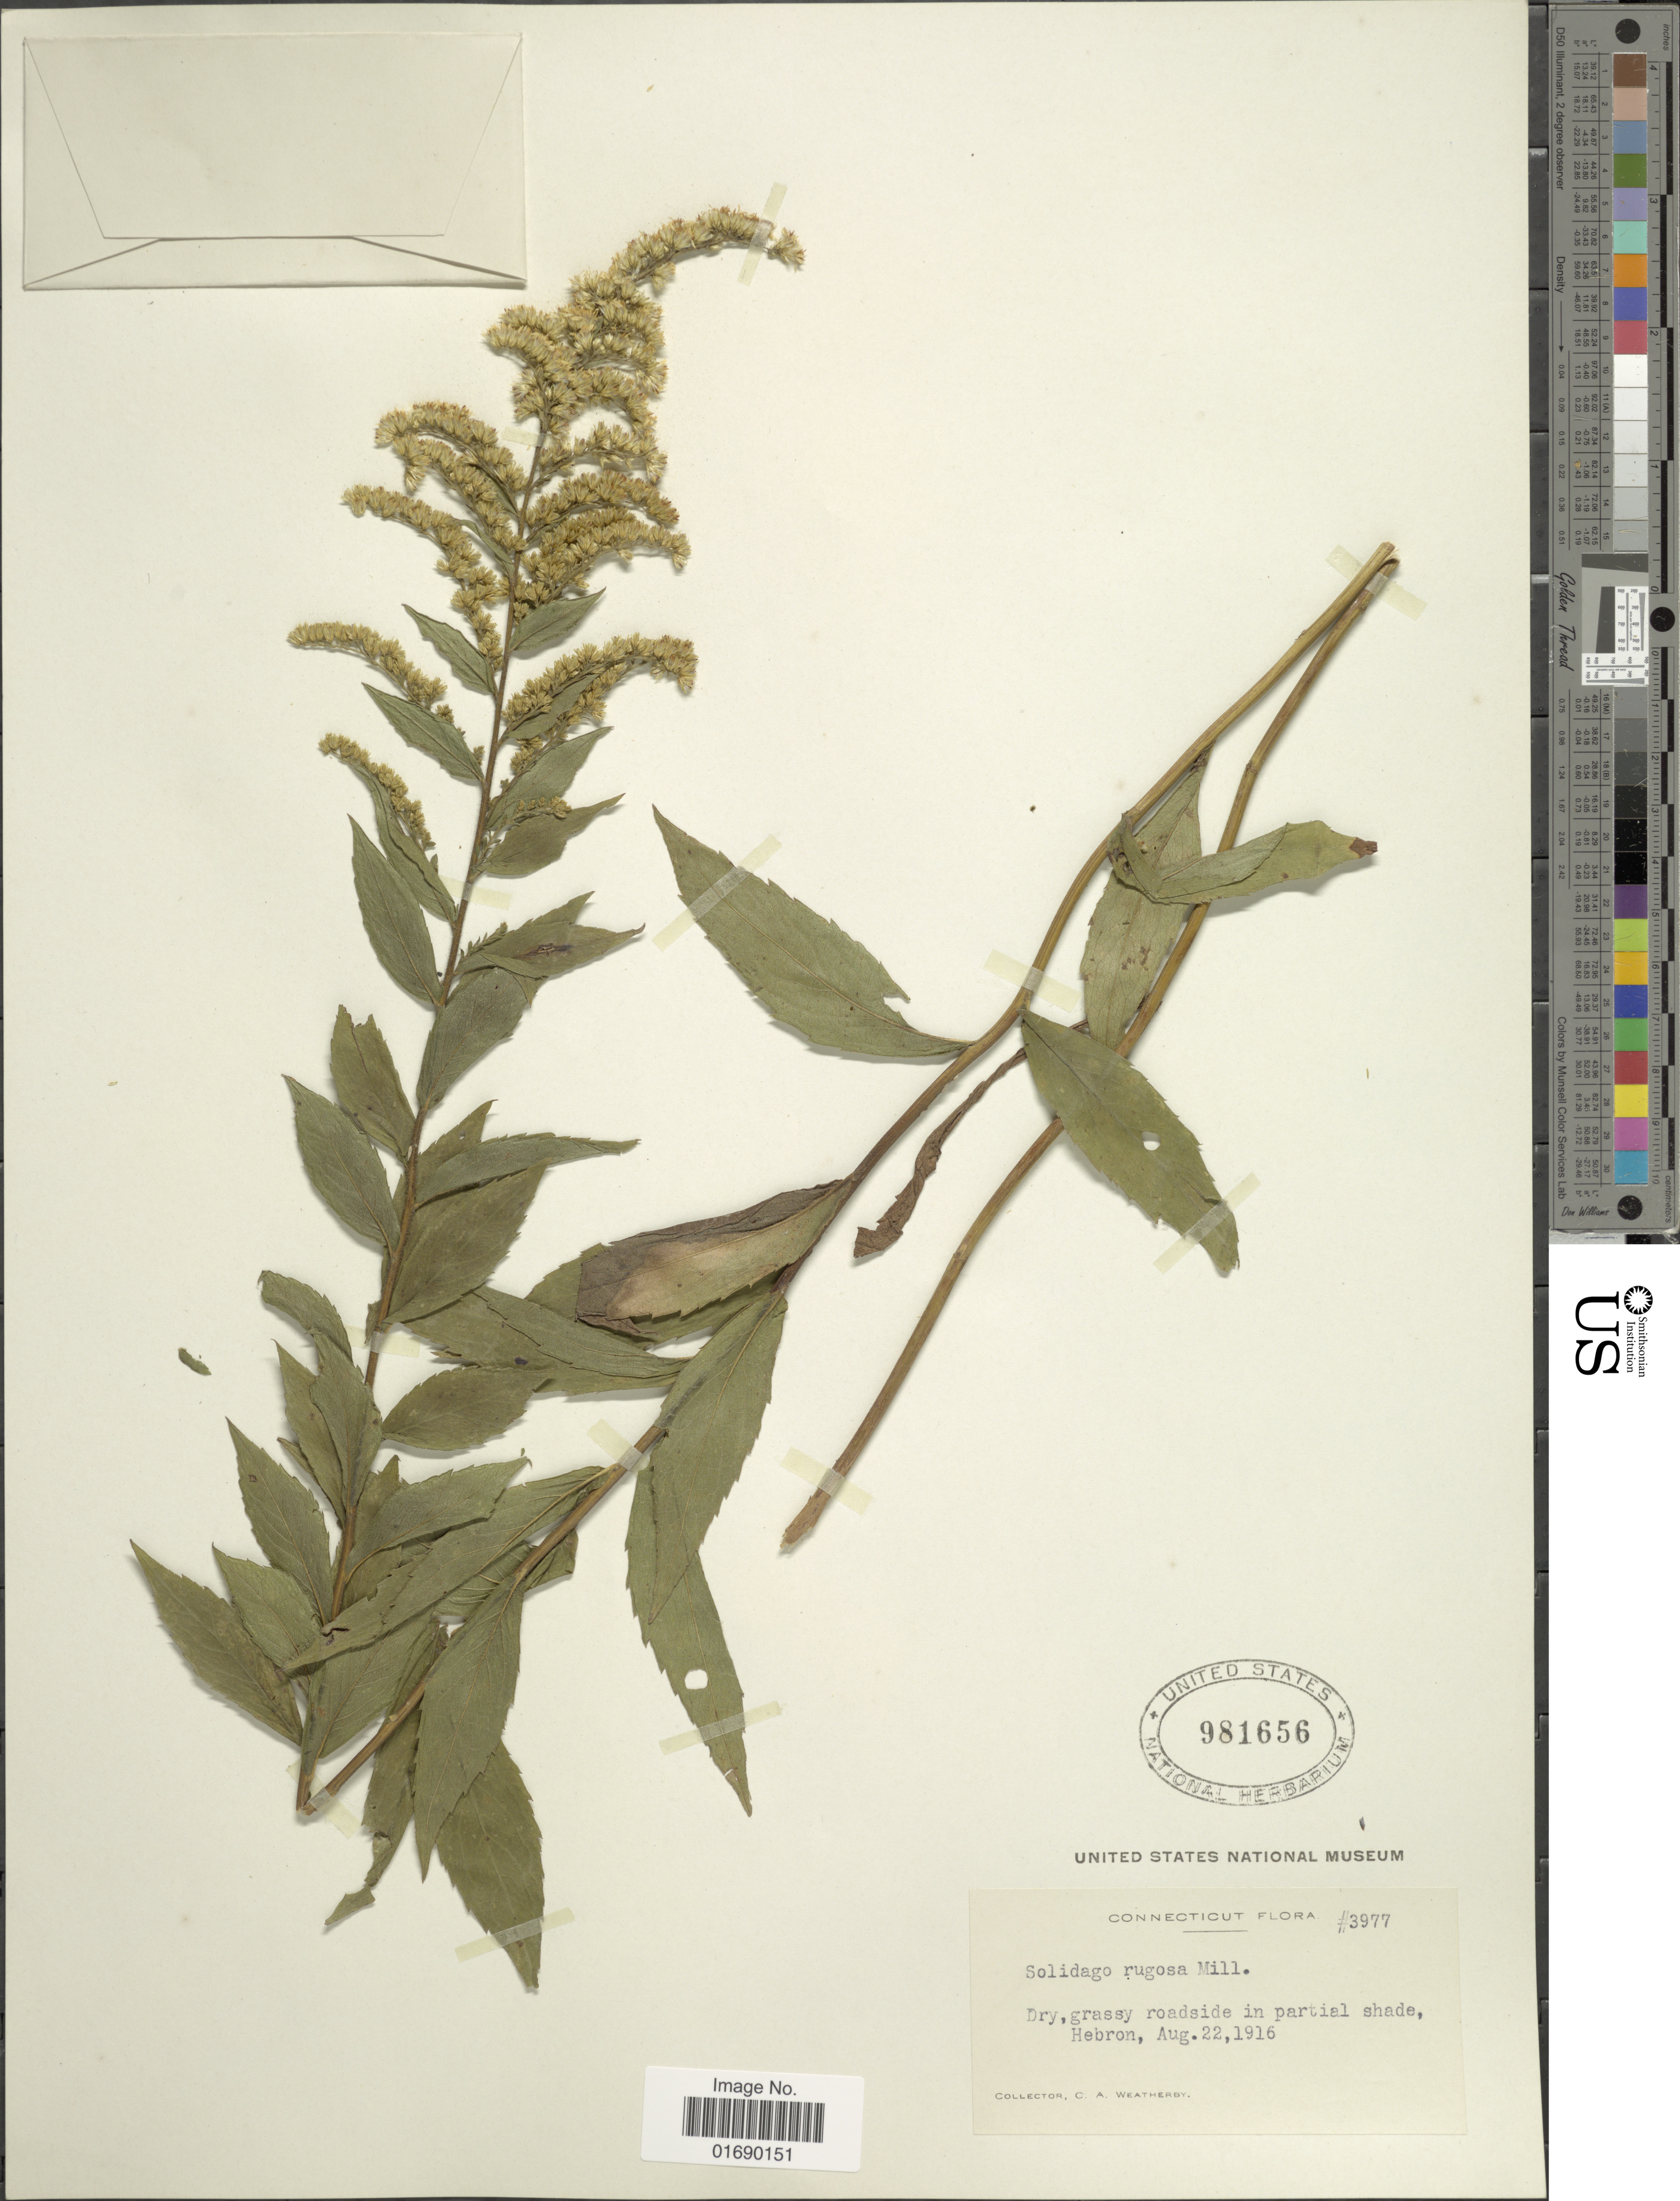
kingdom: Plantae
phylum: Tracheophyta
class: Magnoliopsida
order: Asterales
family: Asteraceae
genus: Solidago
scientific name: Solidago rugosa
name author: Mill.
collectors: C. A. Weatherby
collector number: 3977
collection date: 1916-08-22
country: United States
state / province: Connecticut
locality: Dry, grassy roadside in partial shade, Hebron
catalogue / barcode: US 981656